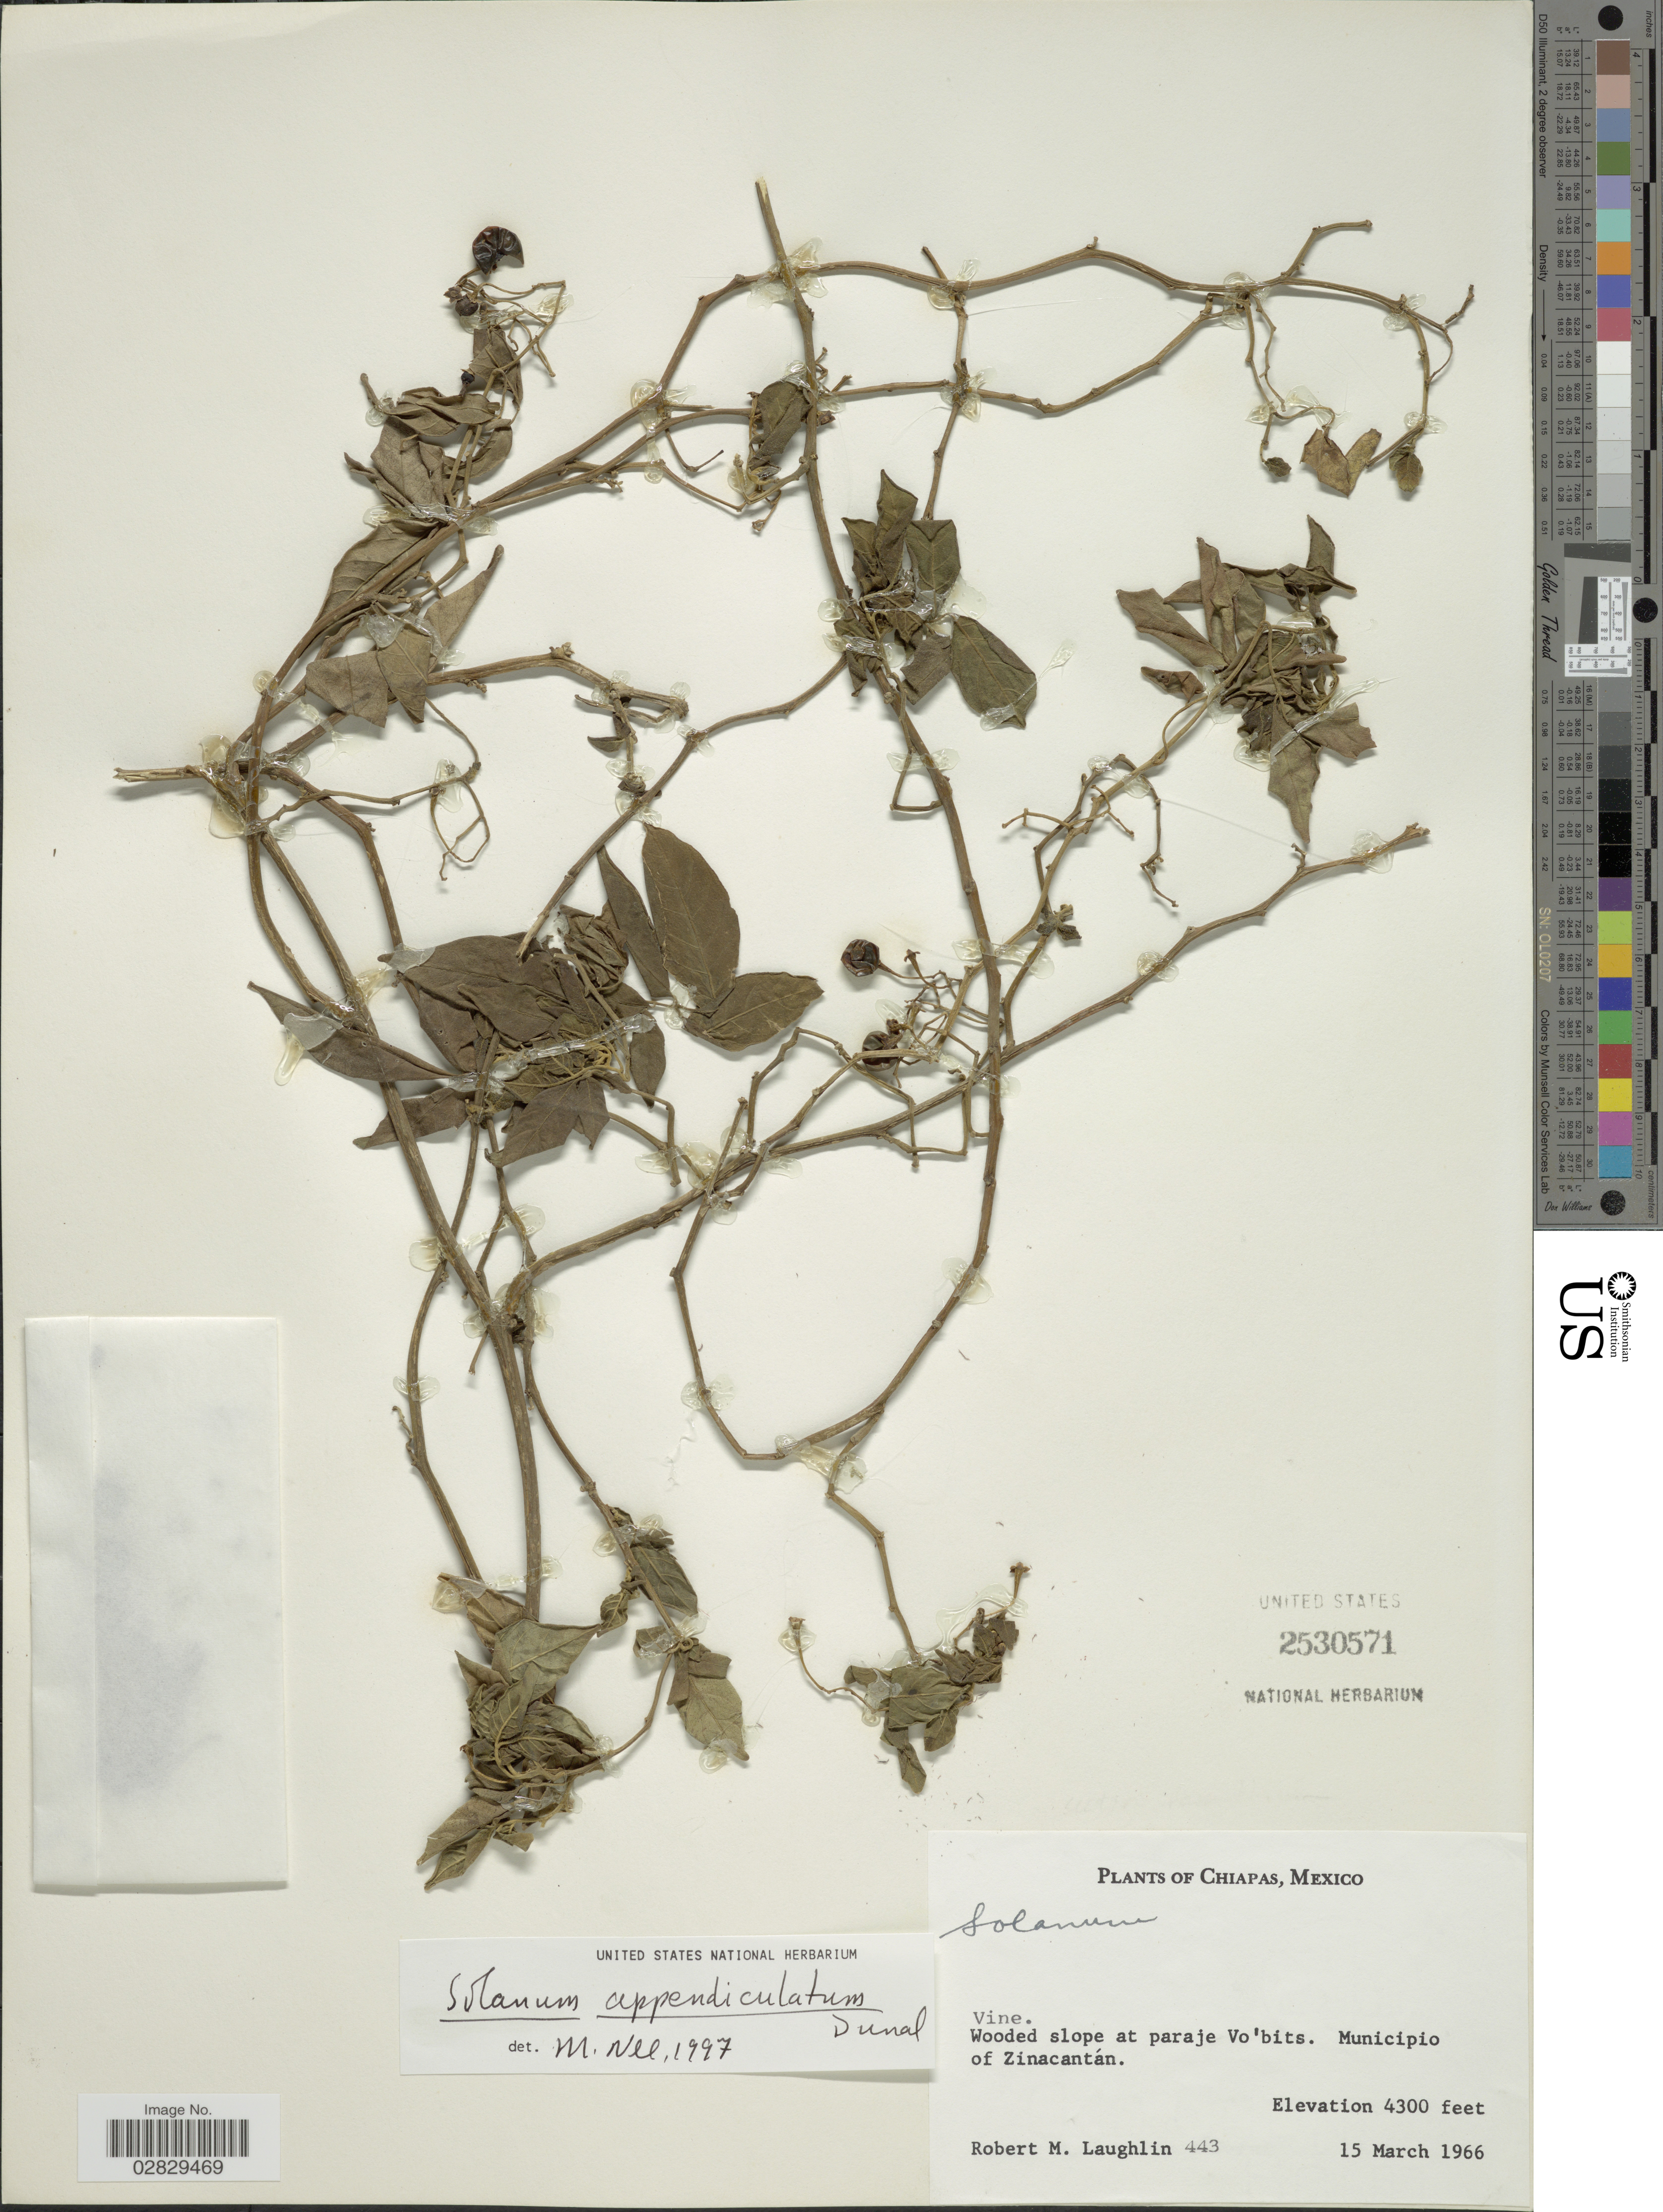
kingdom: Plantae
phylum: Tracheophyta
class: Magnoliopsida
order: Solanales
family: Solanaceae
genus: Solanum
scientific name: Solanum appendiculatum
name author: Humb. & Bonpl. ex Dunal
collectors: R. M. Laughlin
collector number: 443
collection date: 1966-03-15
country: Mexico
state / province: Chiapas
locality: Wooded slope at paraje Vo'bits. Municipio of Zinacantán.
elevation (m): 1311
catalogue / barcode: US 2530571